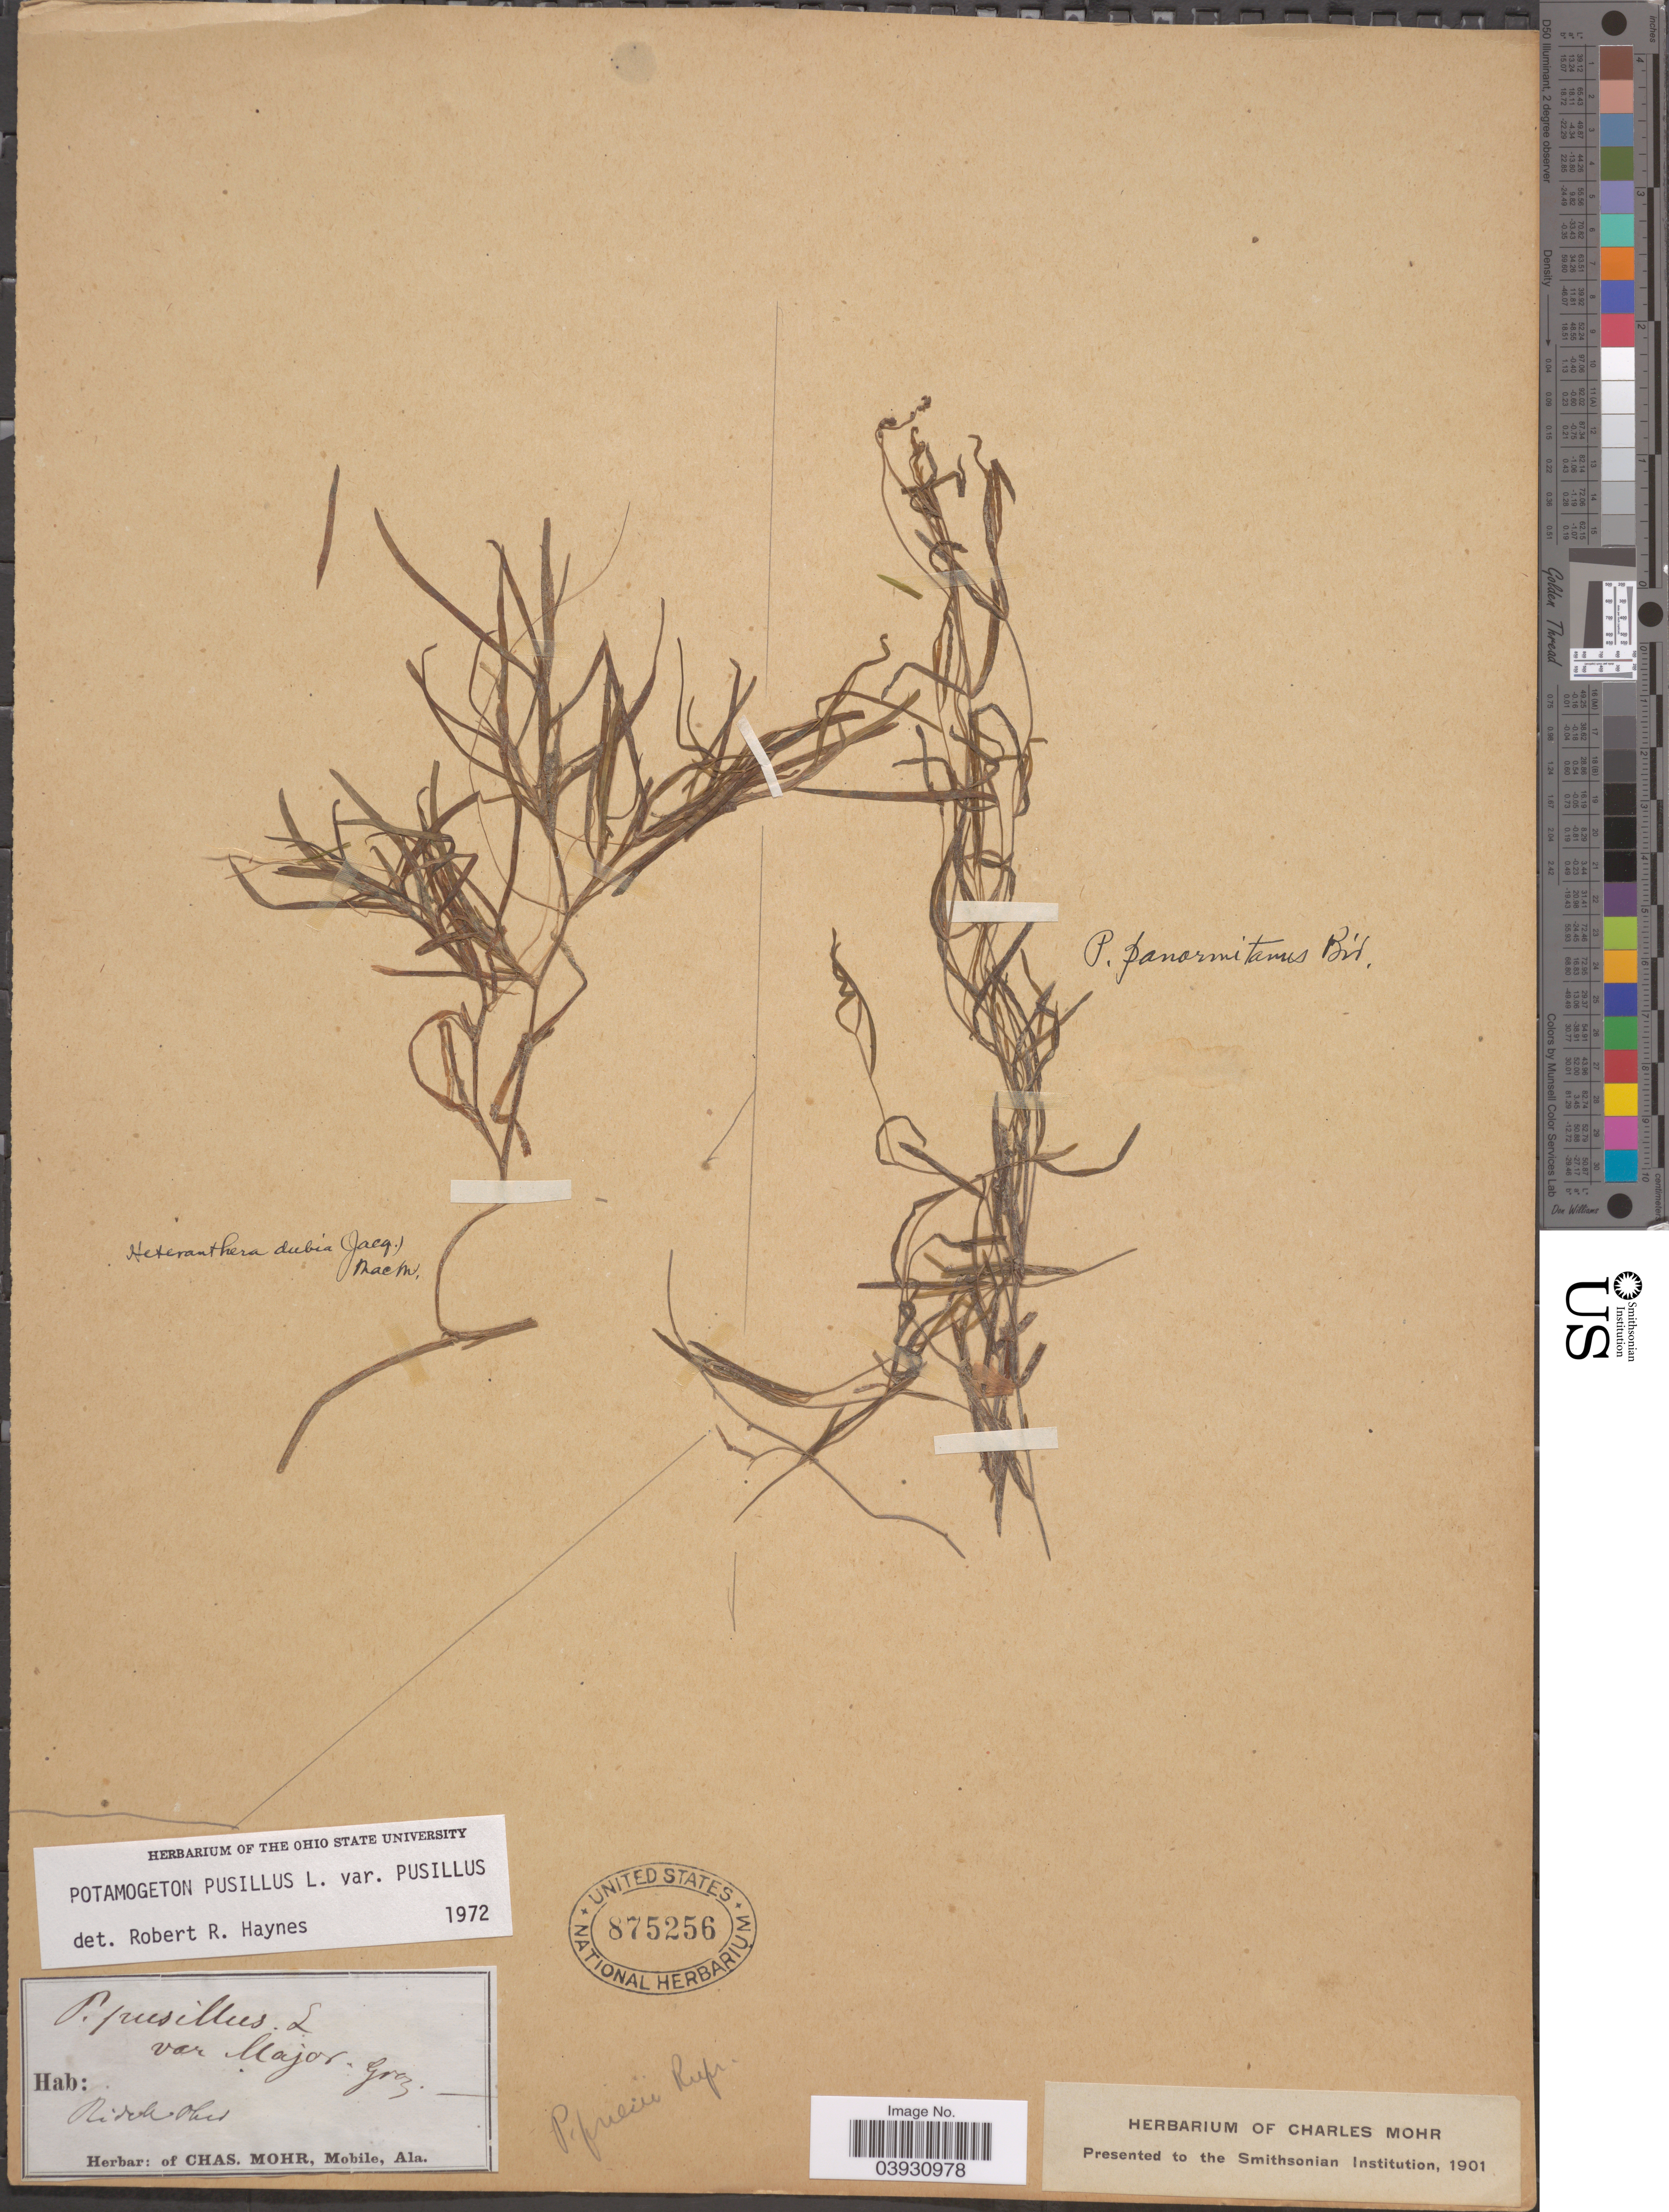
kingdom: Plantae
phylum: Tracheophyta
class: Liliopsida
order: Alismatales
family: Potamogetonaceae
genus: Potamogeton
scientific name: Potamogeton pusillus var. pusillus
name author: L.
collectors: Mohr, C. T. (herbarium)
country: United States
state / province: Alabama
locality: Rivershed.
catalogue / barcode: US 875256